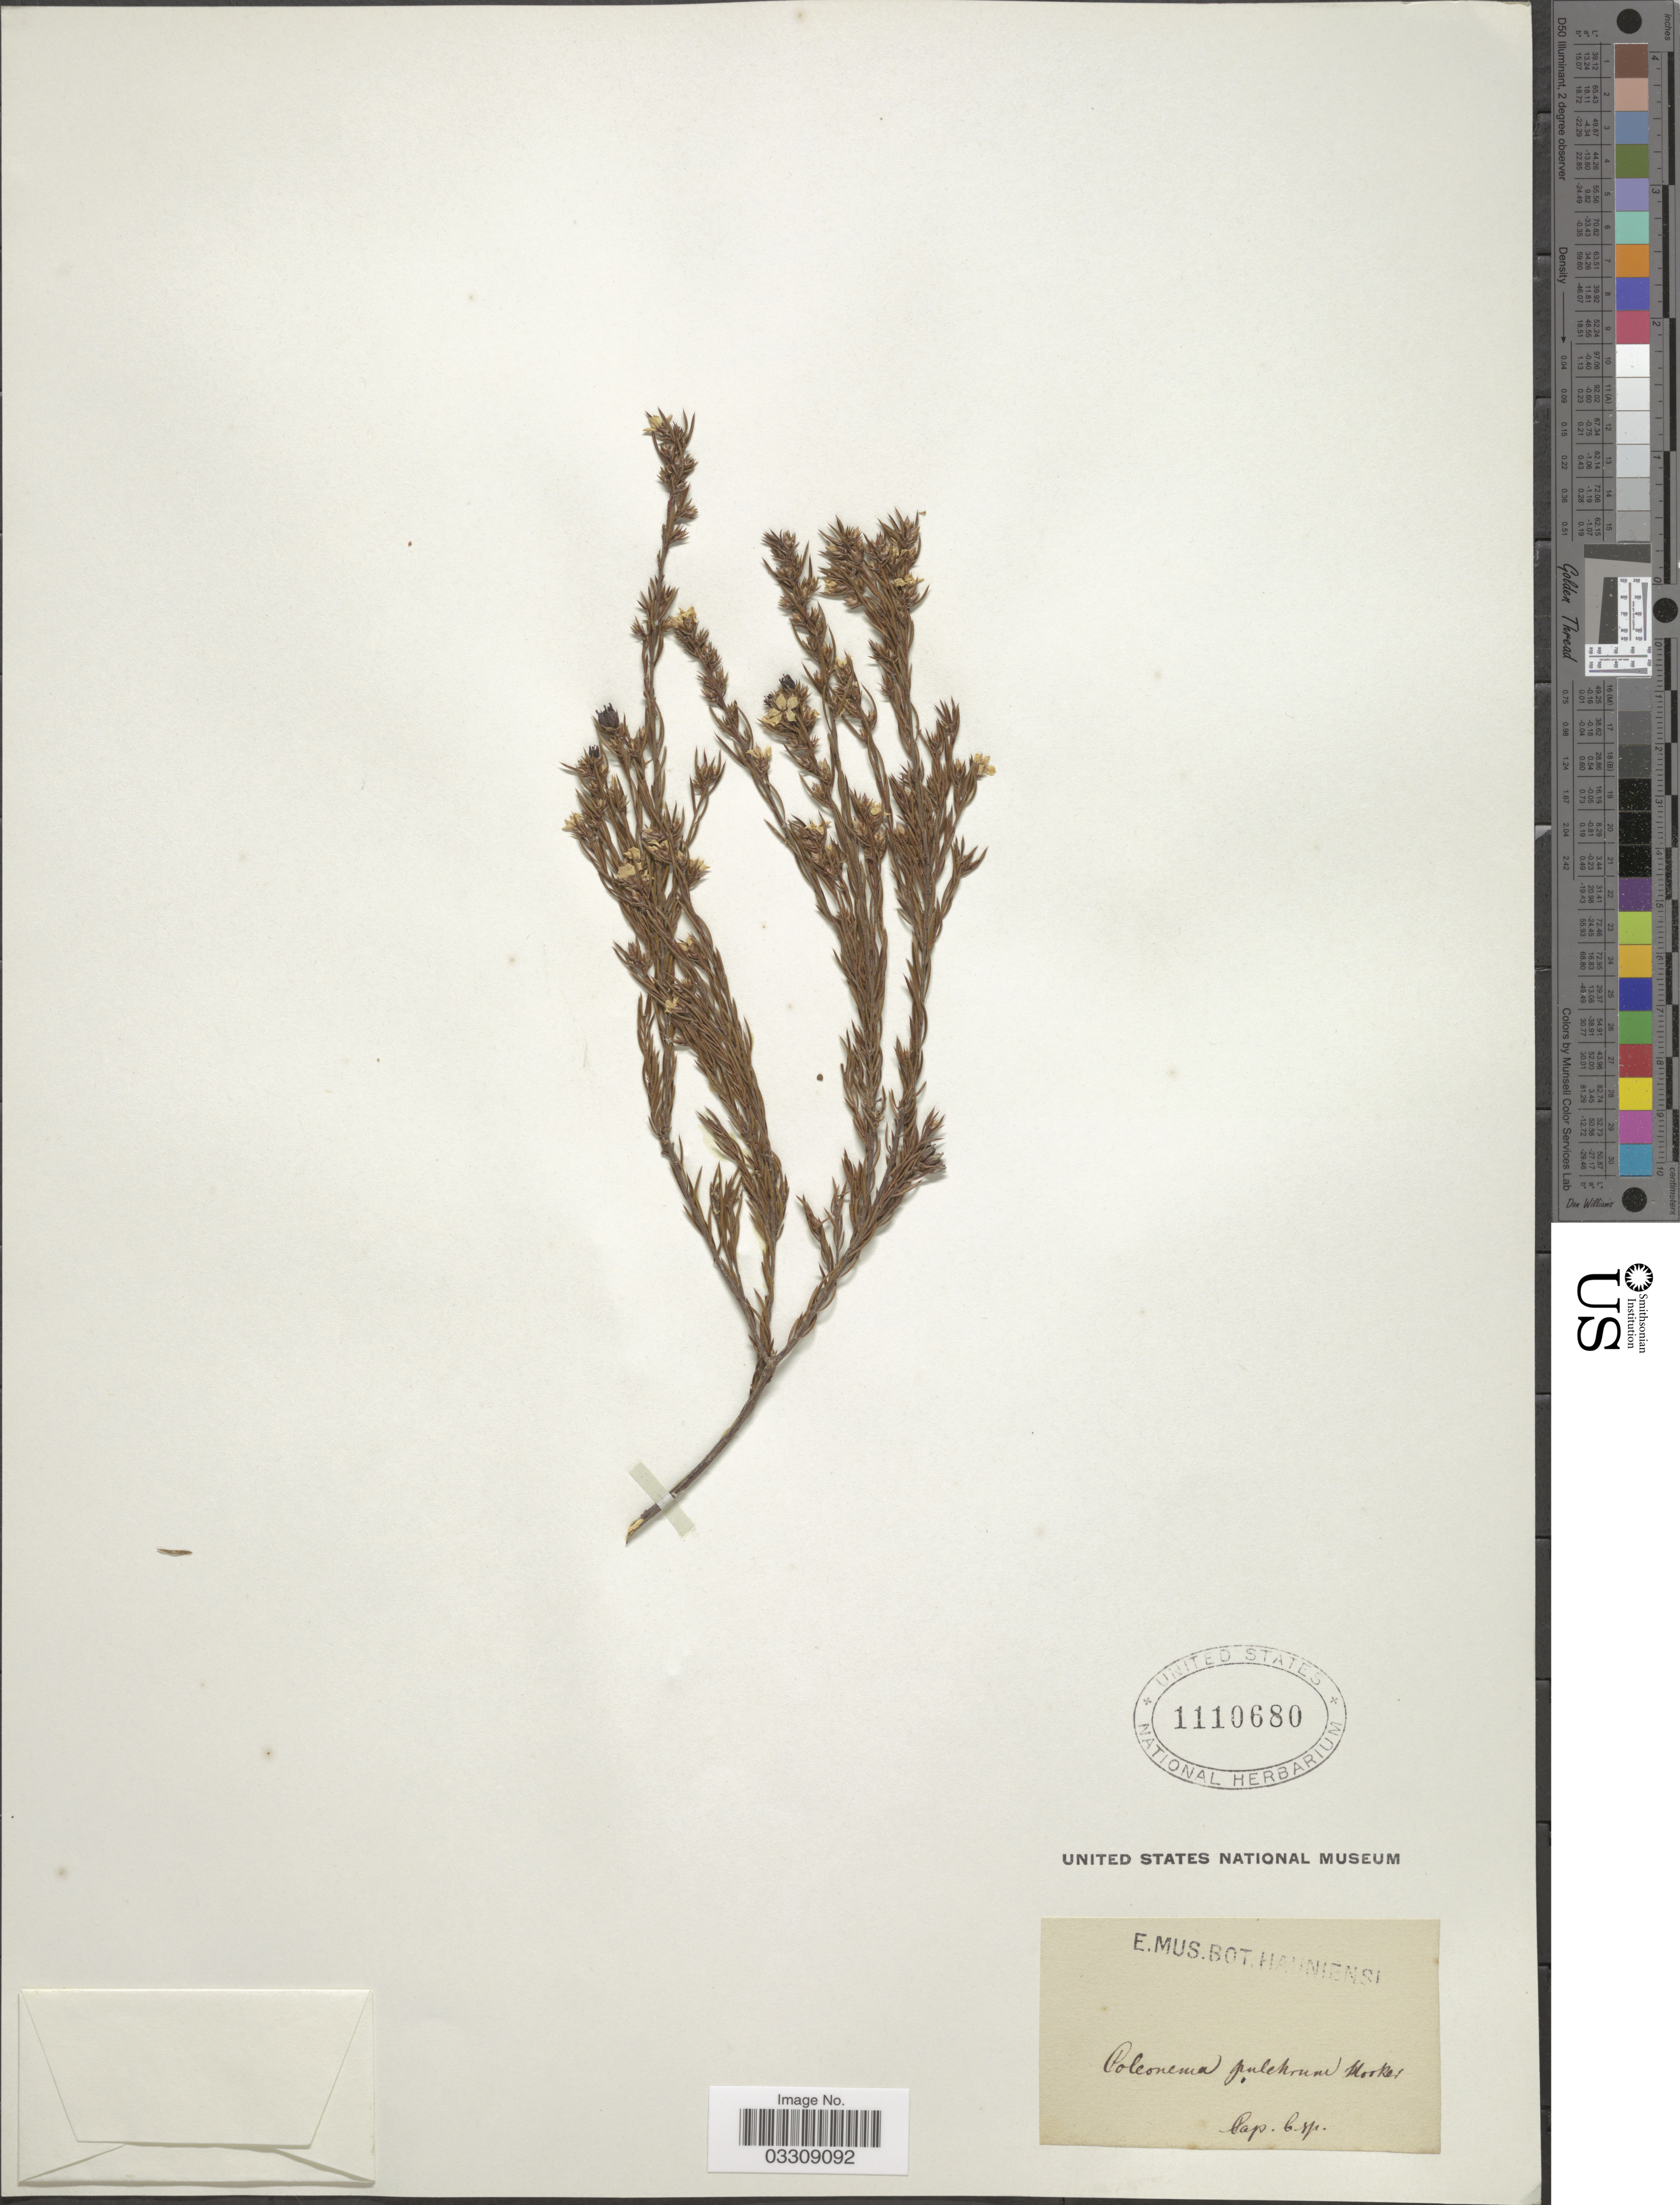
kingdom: Plantae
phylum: Tracheophyta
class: Magnoliopsida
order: Sapindales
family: Rutaceae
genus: Coleonema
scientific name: Coleonema pulchrum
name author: Hook.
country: South Africa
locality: Cap. b. sp.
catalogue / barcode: US 1110680